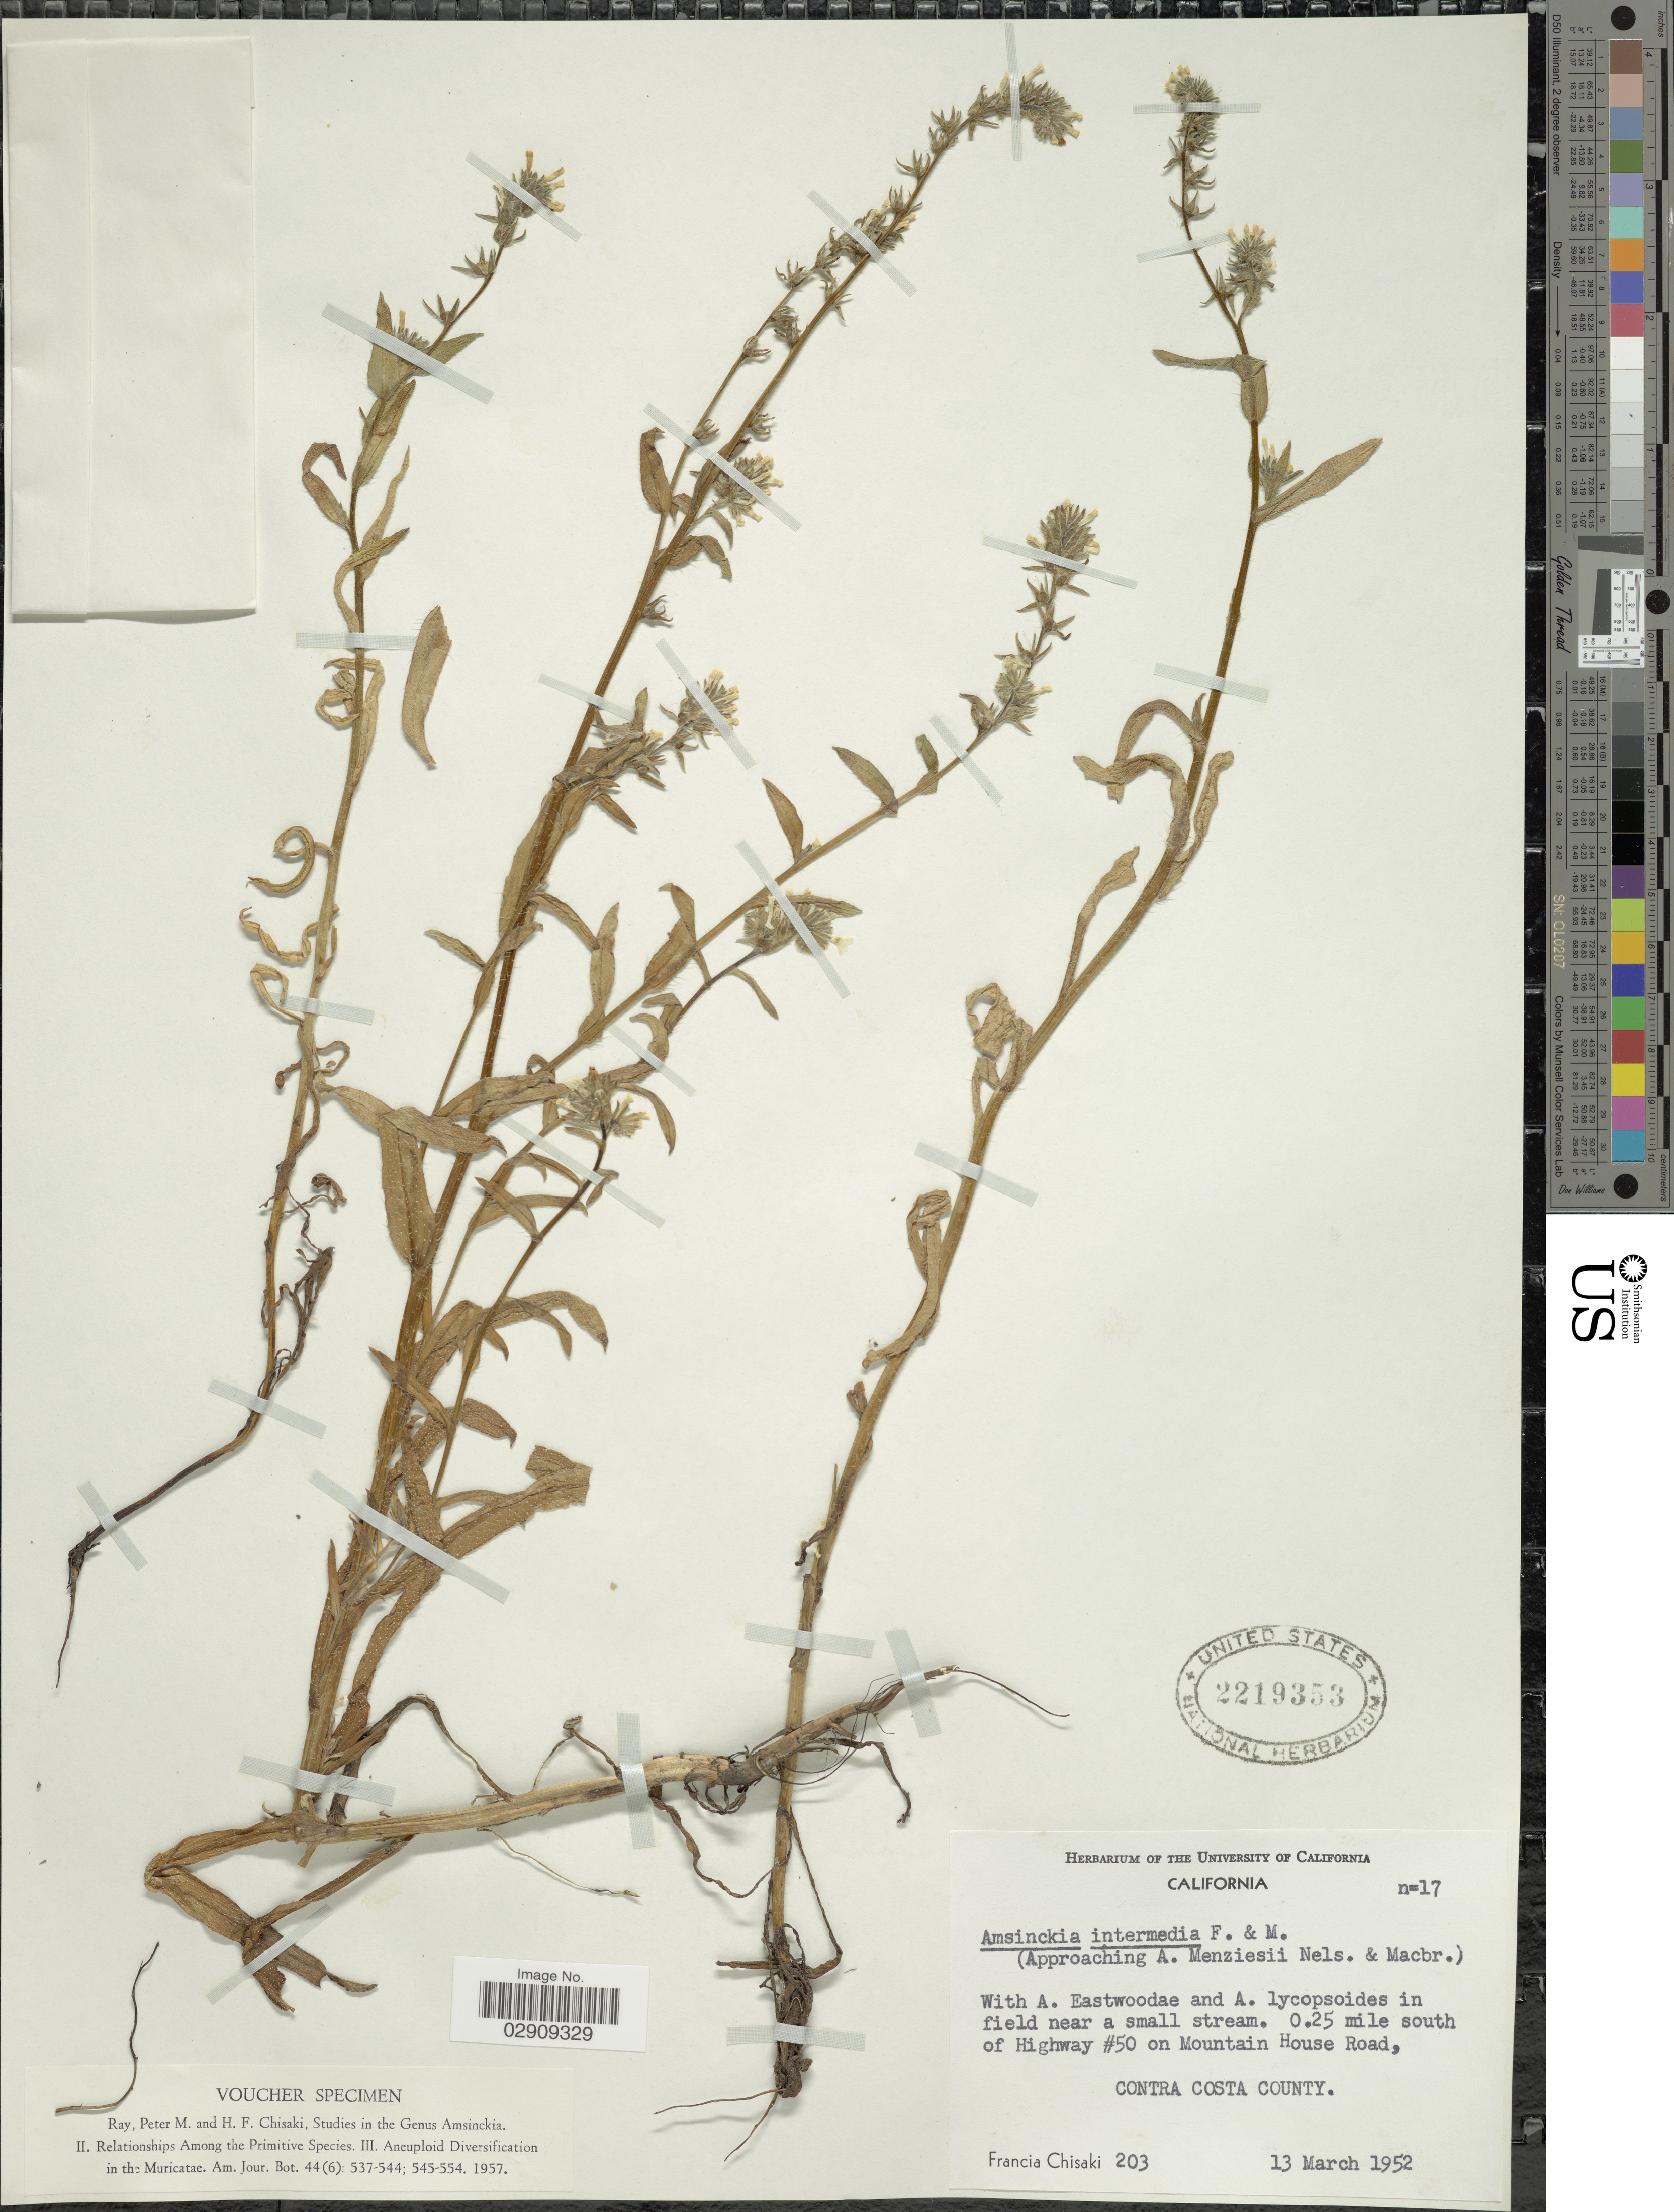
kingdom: Plantae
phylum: Tracheophyta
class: Magnoliopsida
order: Boraginales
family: Boraginaceae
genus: Amsinckia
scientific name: Amsinckia menziesii var. intermedia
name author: (Fisch. & C.A. Mey.) Ganders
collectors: F. Chisaki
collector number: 203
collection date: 1952-03-13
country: United States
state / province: California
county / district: Contra Costa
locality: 0.25 mile south of Highway #50 on Mountain House Road, Contra Costa County.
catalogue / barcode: US 2219353